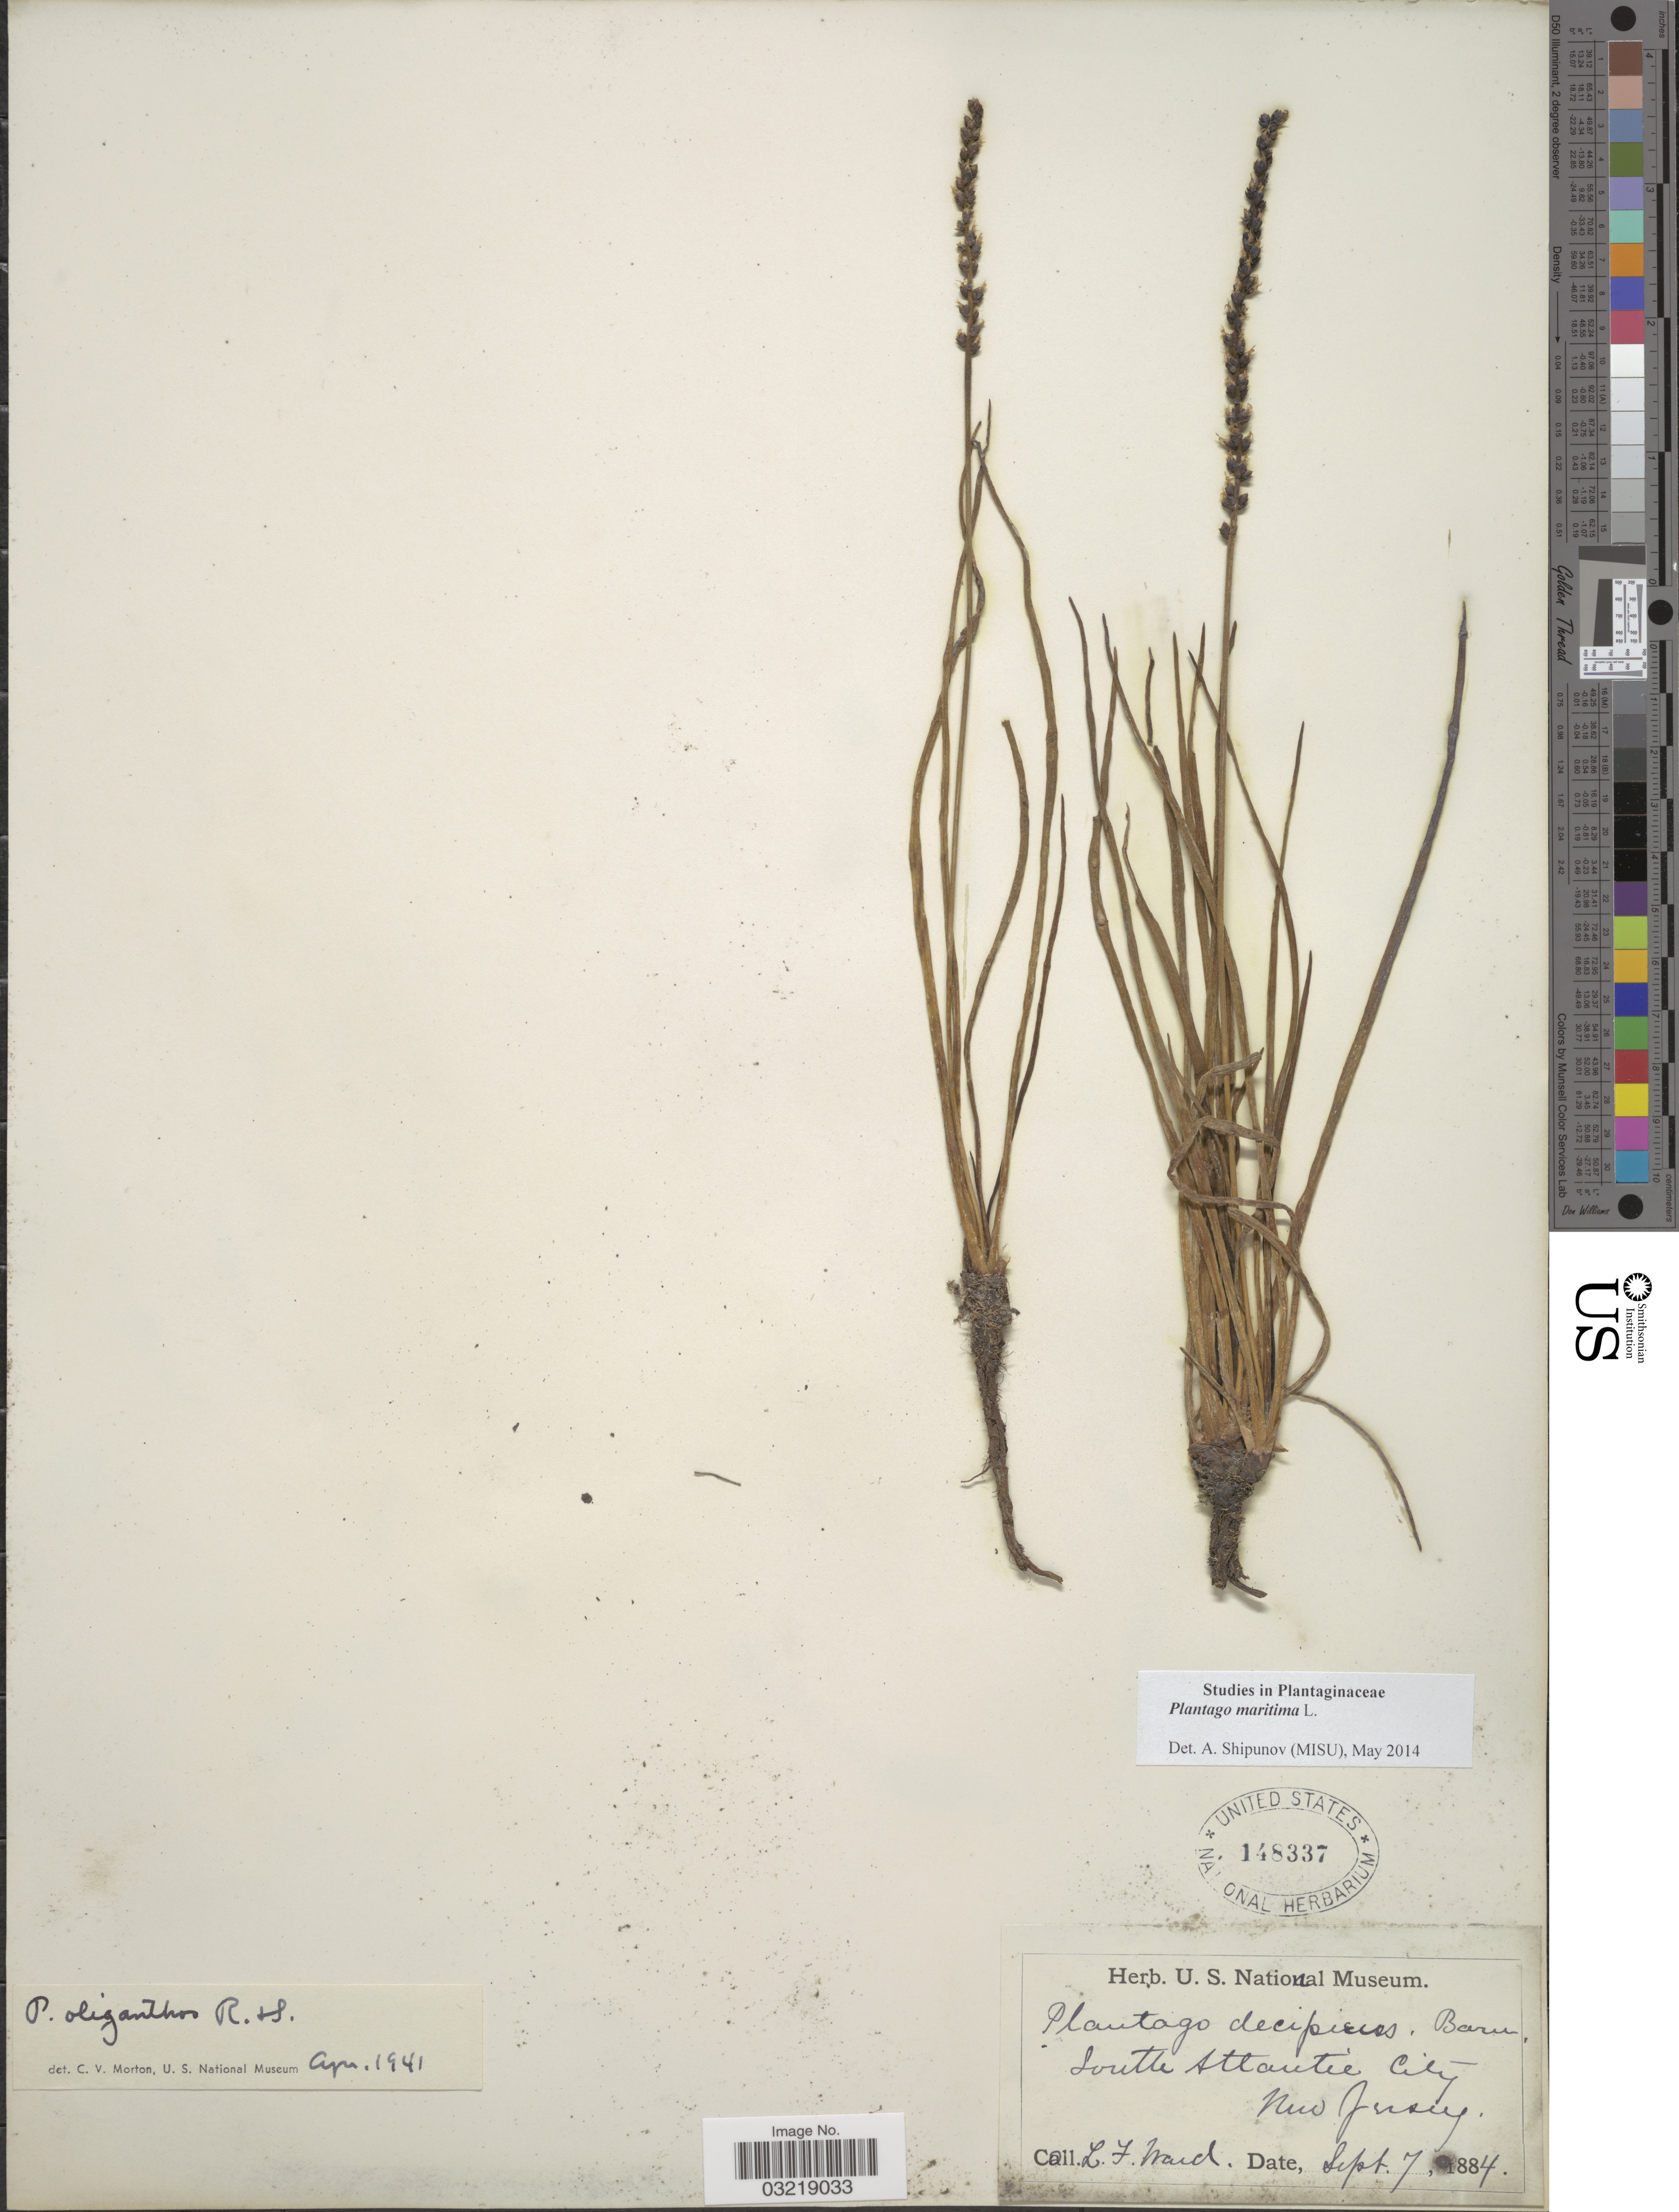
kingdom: Plantae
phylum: Tracheophyta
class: Magnoliopsida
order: Lamiales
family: Plantaginaceae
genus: Plantago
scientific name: Plantago maritima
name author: L.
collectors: L. Ward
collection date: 1884-09-07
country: United States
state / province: New Jersey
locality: South Atlantic City.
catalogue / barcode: US 148337